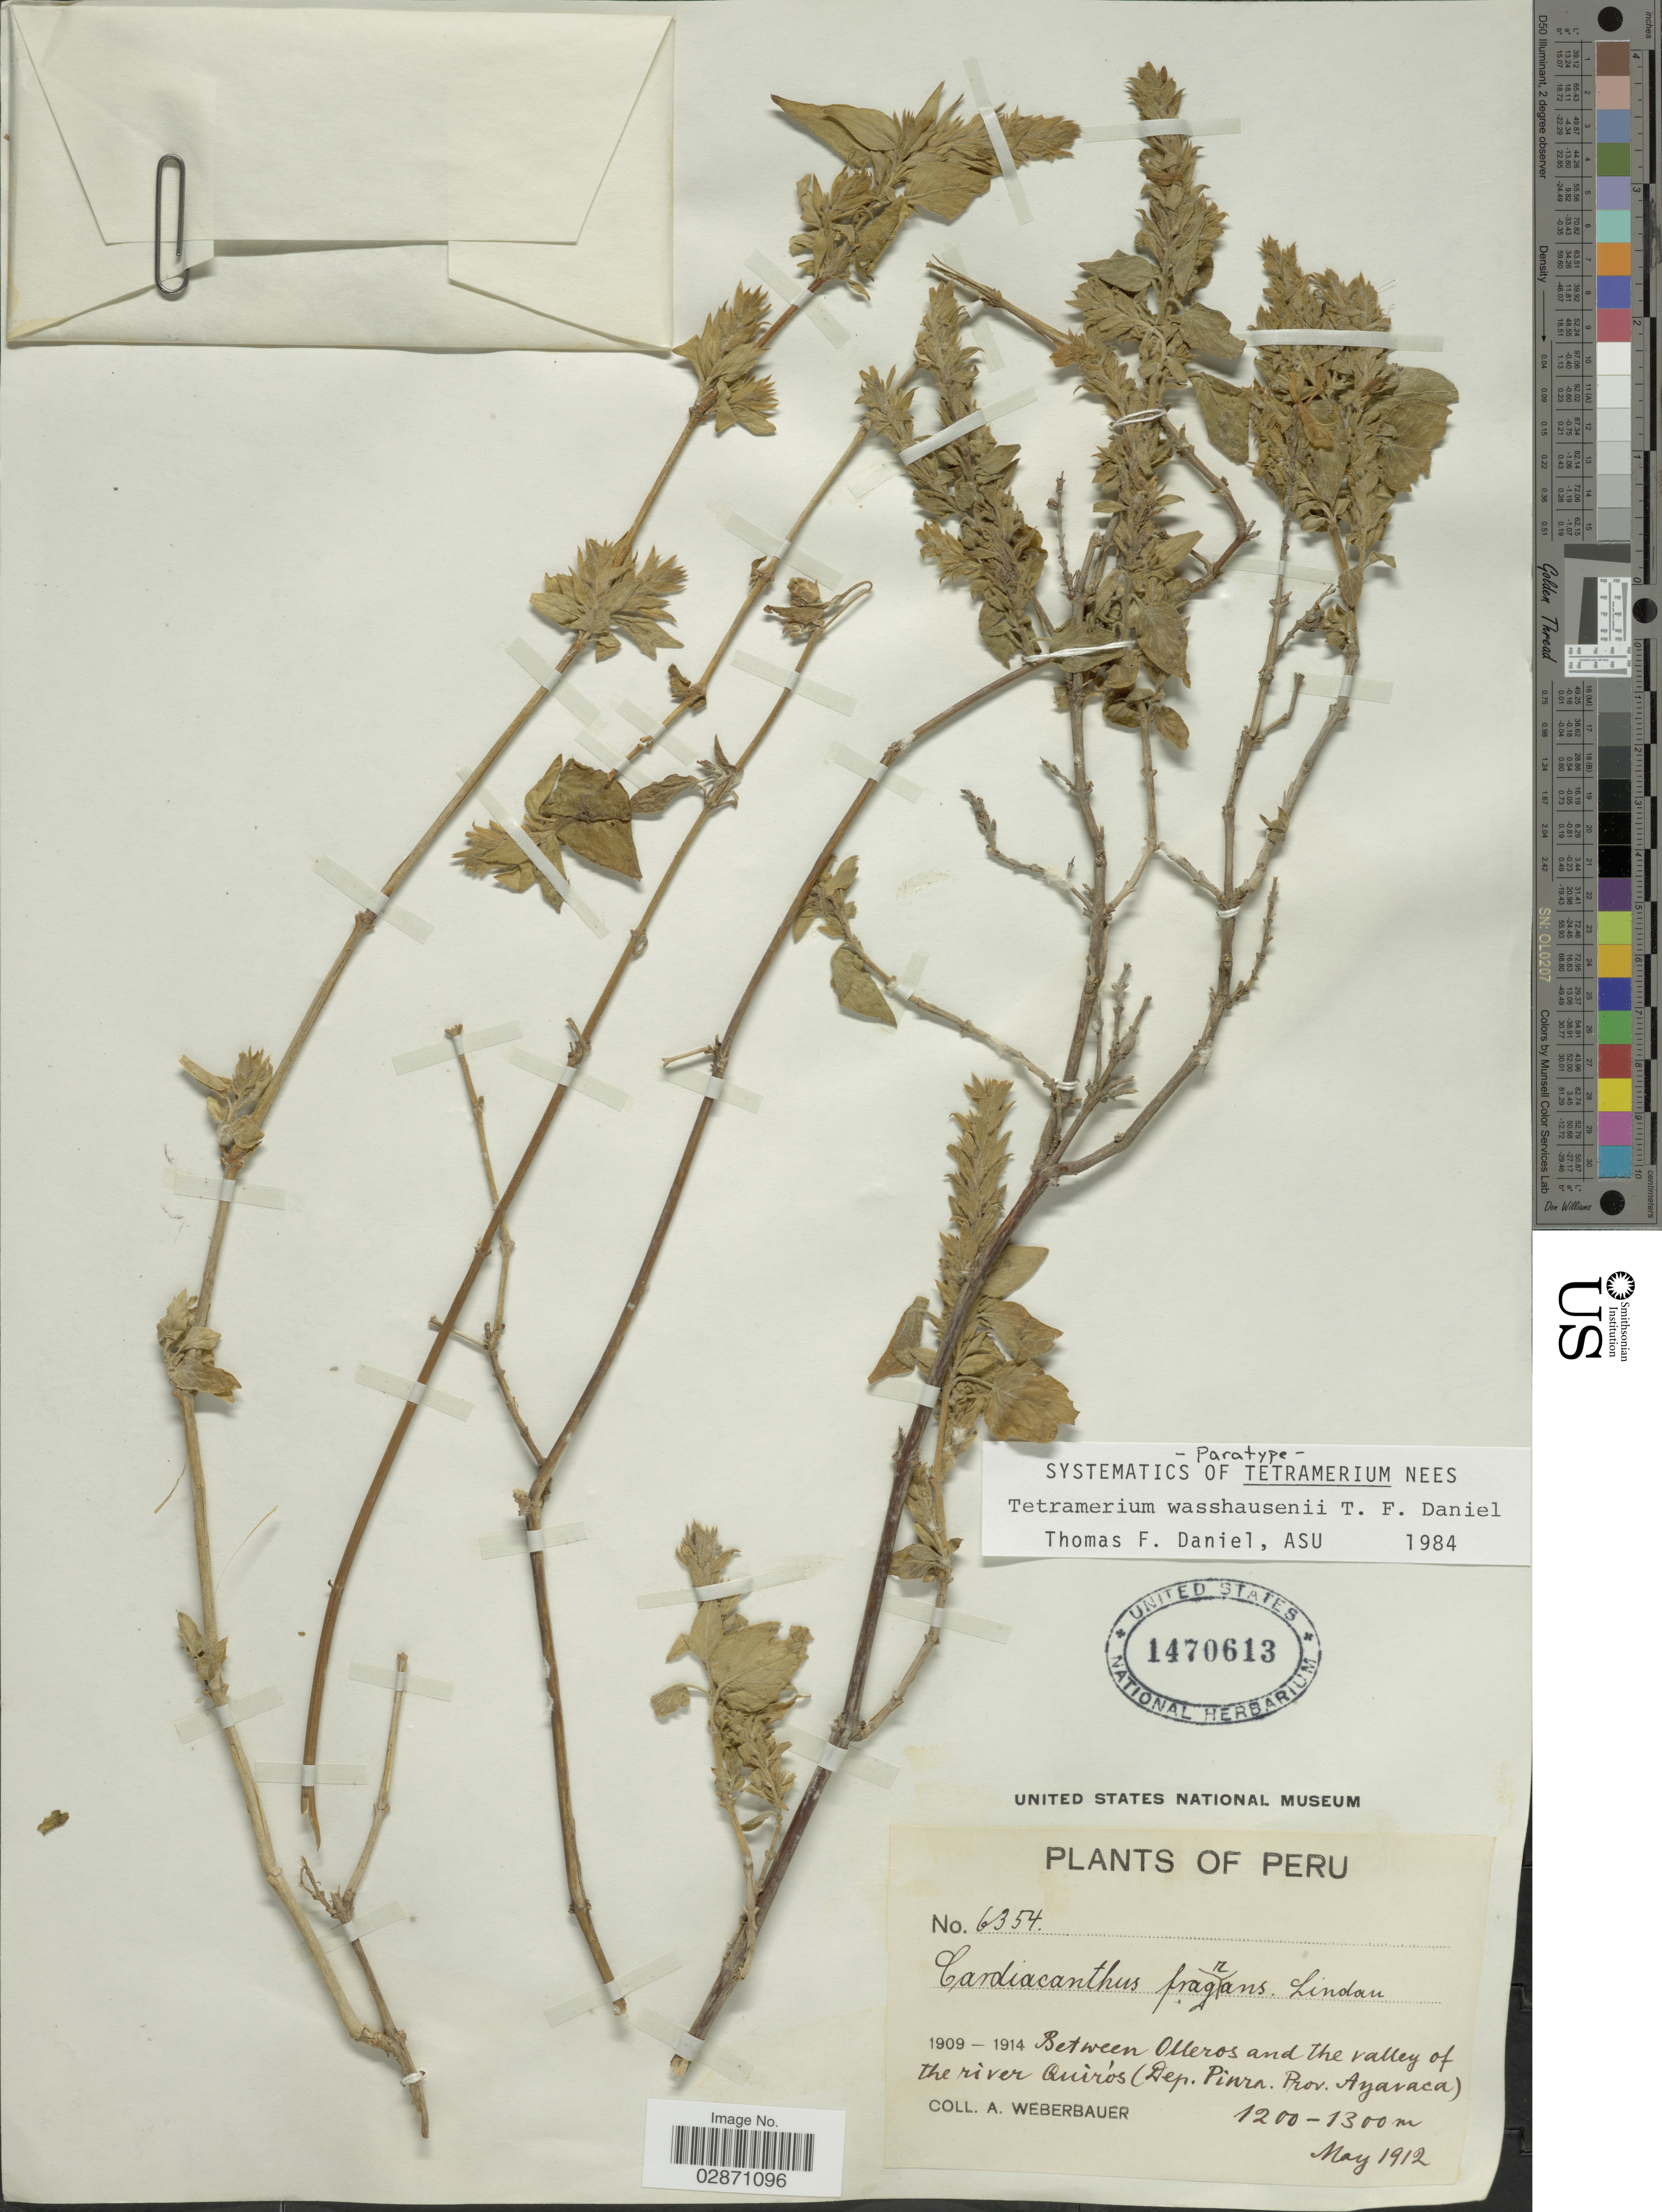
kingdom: Plantae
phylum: Tracheophyta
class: Magnoliopsida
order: Lamiales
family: Acanthaceae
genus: Tetramerium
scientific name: Tetramerium wasshausenii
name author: T.F. Daniel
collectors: A. Weberbauer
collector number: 6354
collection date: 1912-05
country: Peru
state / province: Piura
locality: Between Olleros and the valley of the river Quirós (Dep. Piura. Prov. Ayauaca).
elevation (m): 1200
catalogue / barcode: US 1470613